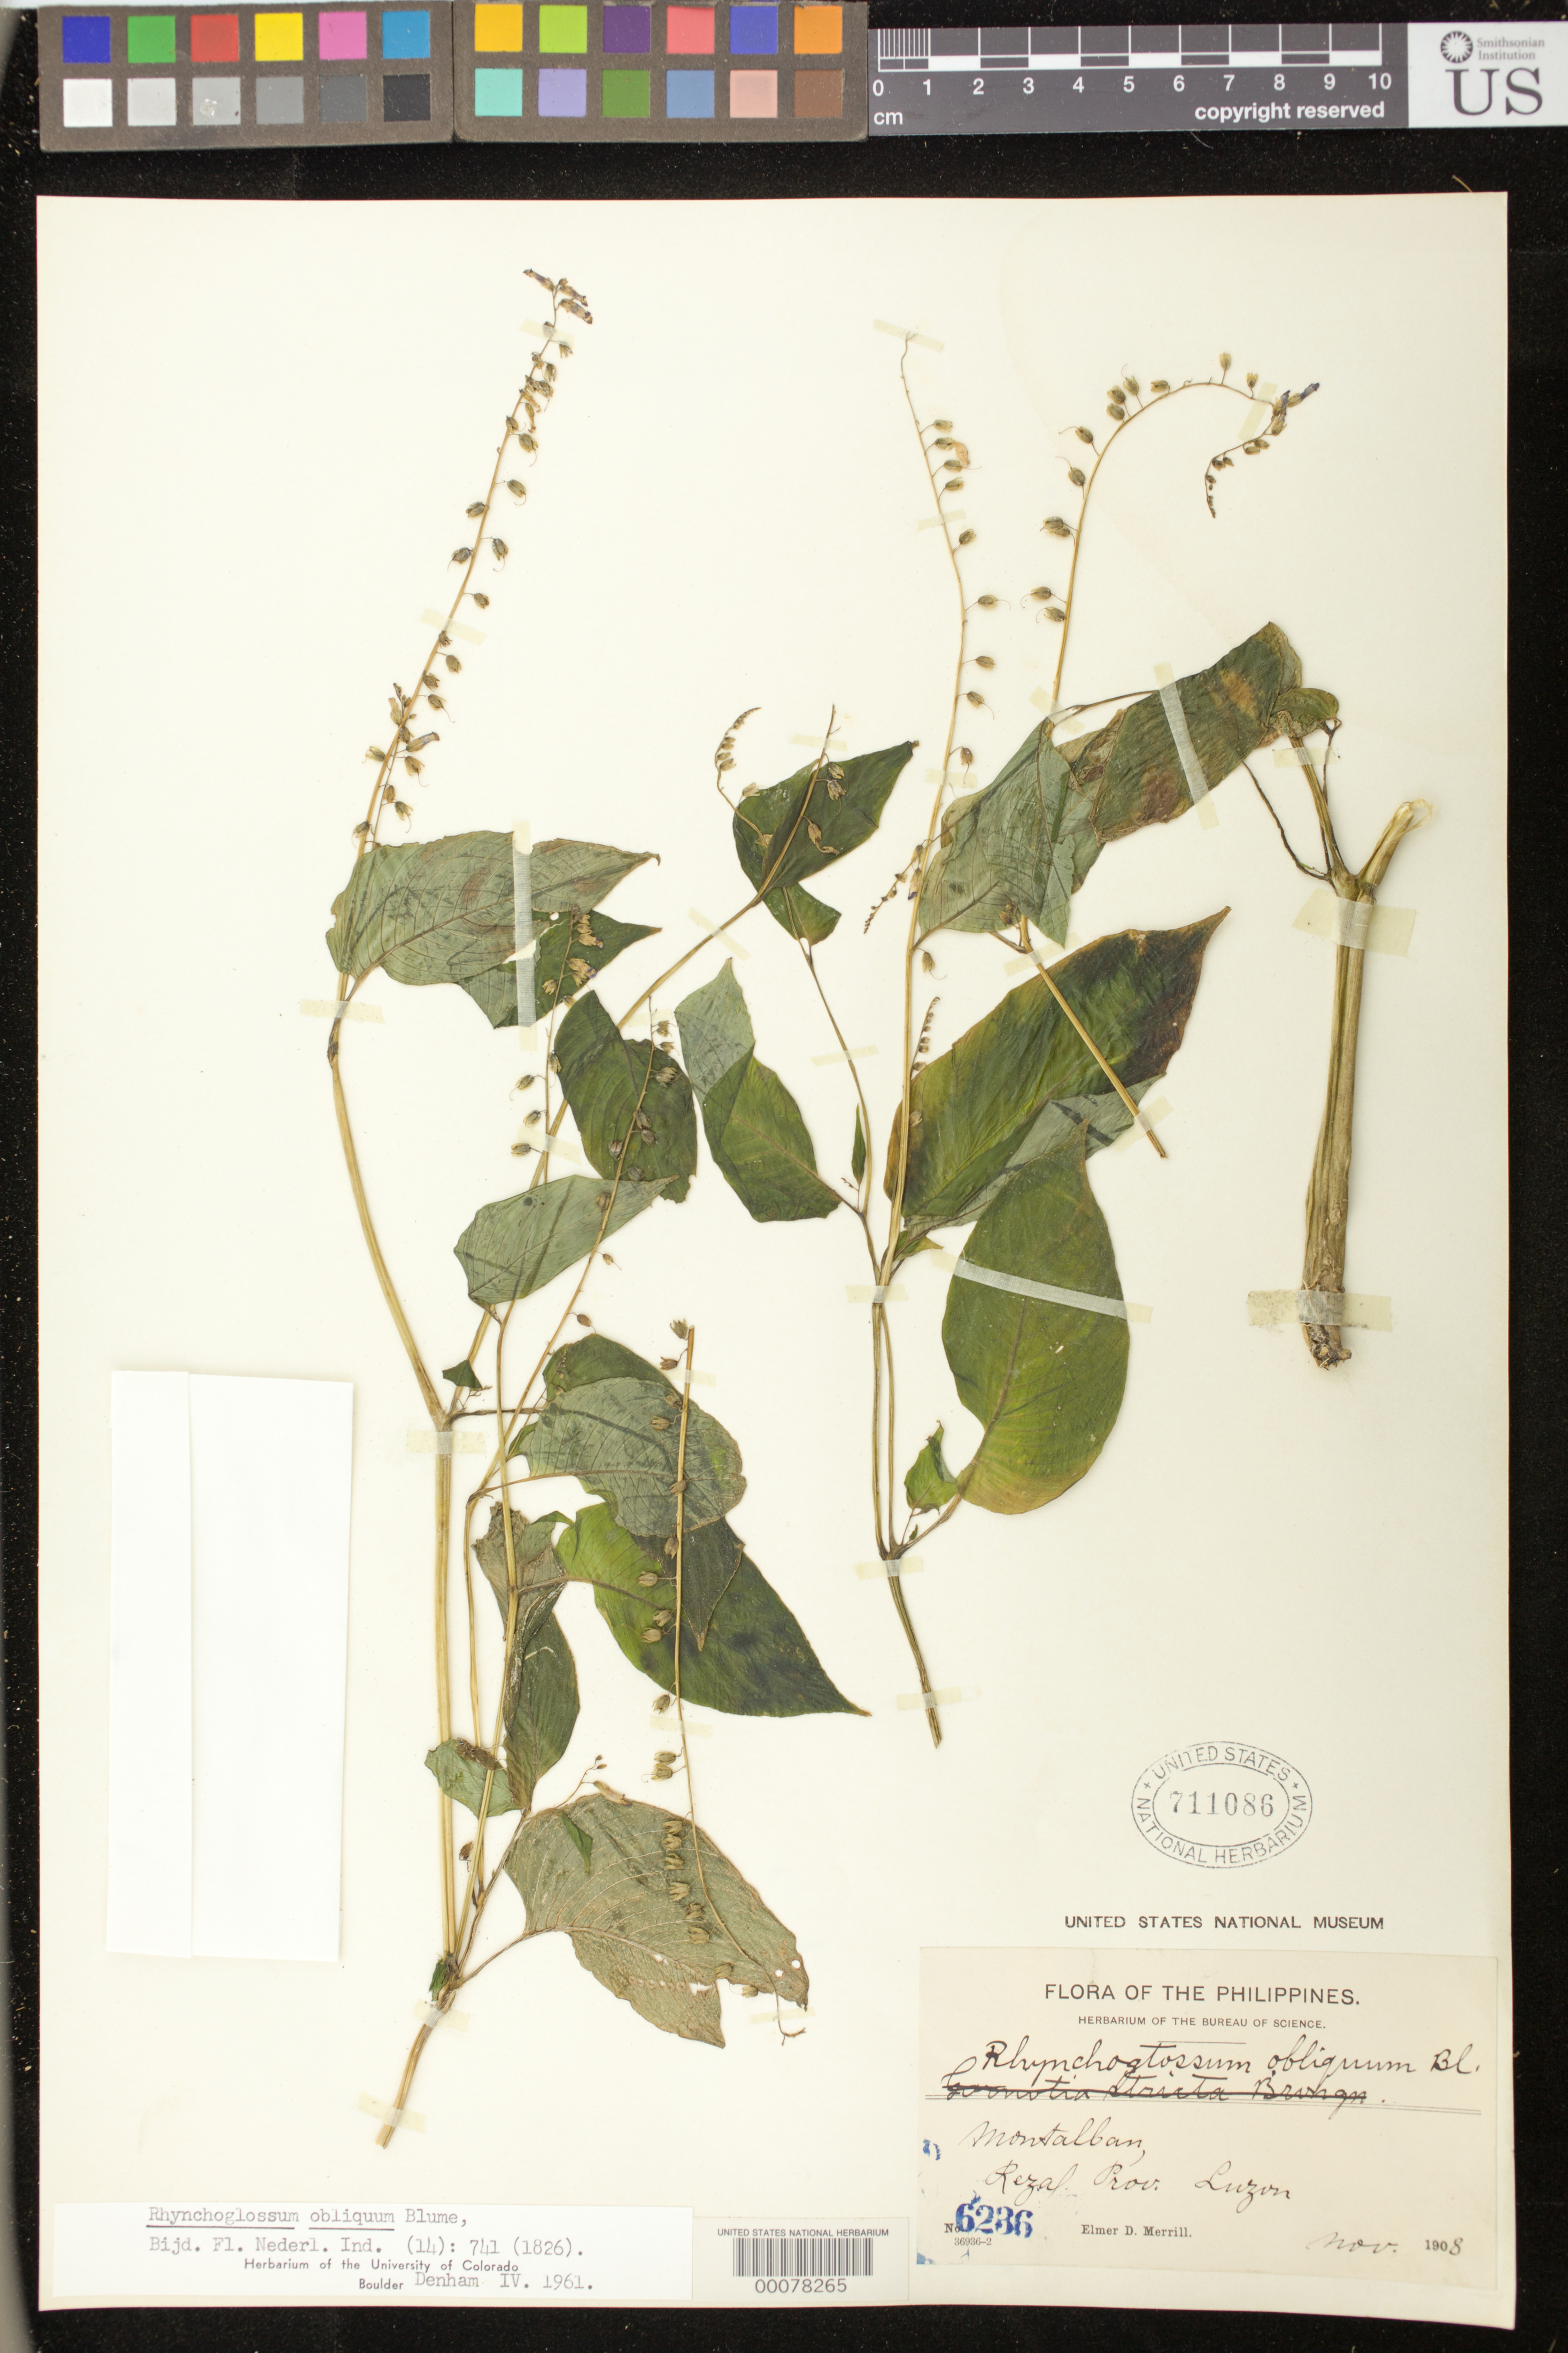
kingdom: Plantae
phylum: Tracheophyta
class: Magnoliopsida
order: Lamiales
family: Gesneriaceae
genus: Rhynchoglossum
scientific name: Rhynchoglossum obliquum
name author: Blume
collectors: E. D. Merrill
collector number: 6236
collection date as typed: Nov 1908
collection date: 1908-11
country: Philippines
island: Luzon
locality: Rizal, Montalban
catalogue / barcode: US 711086